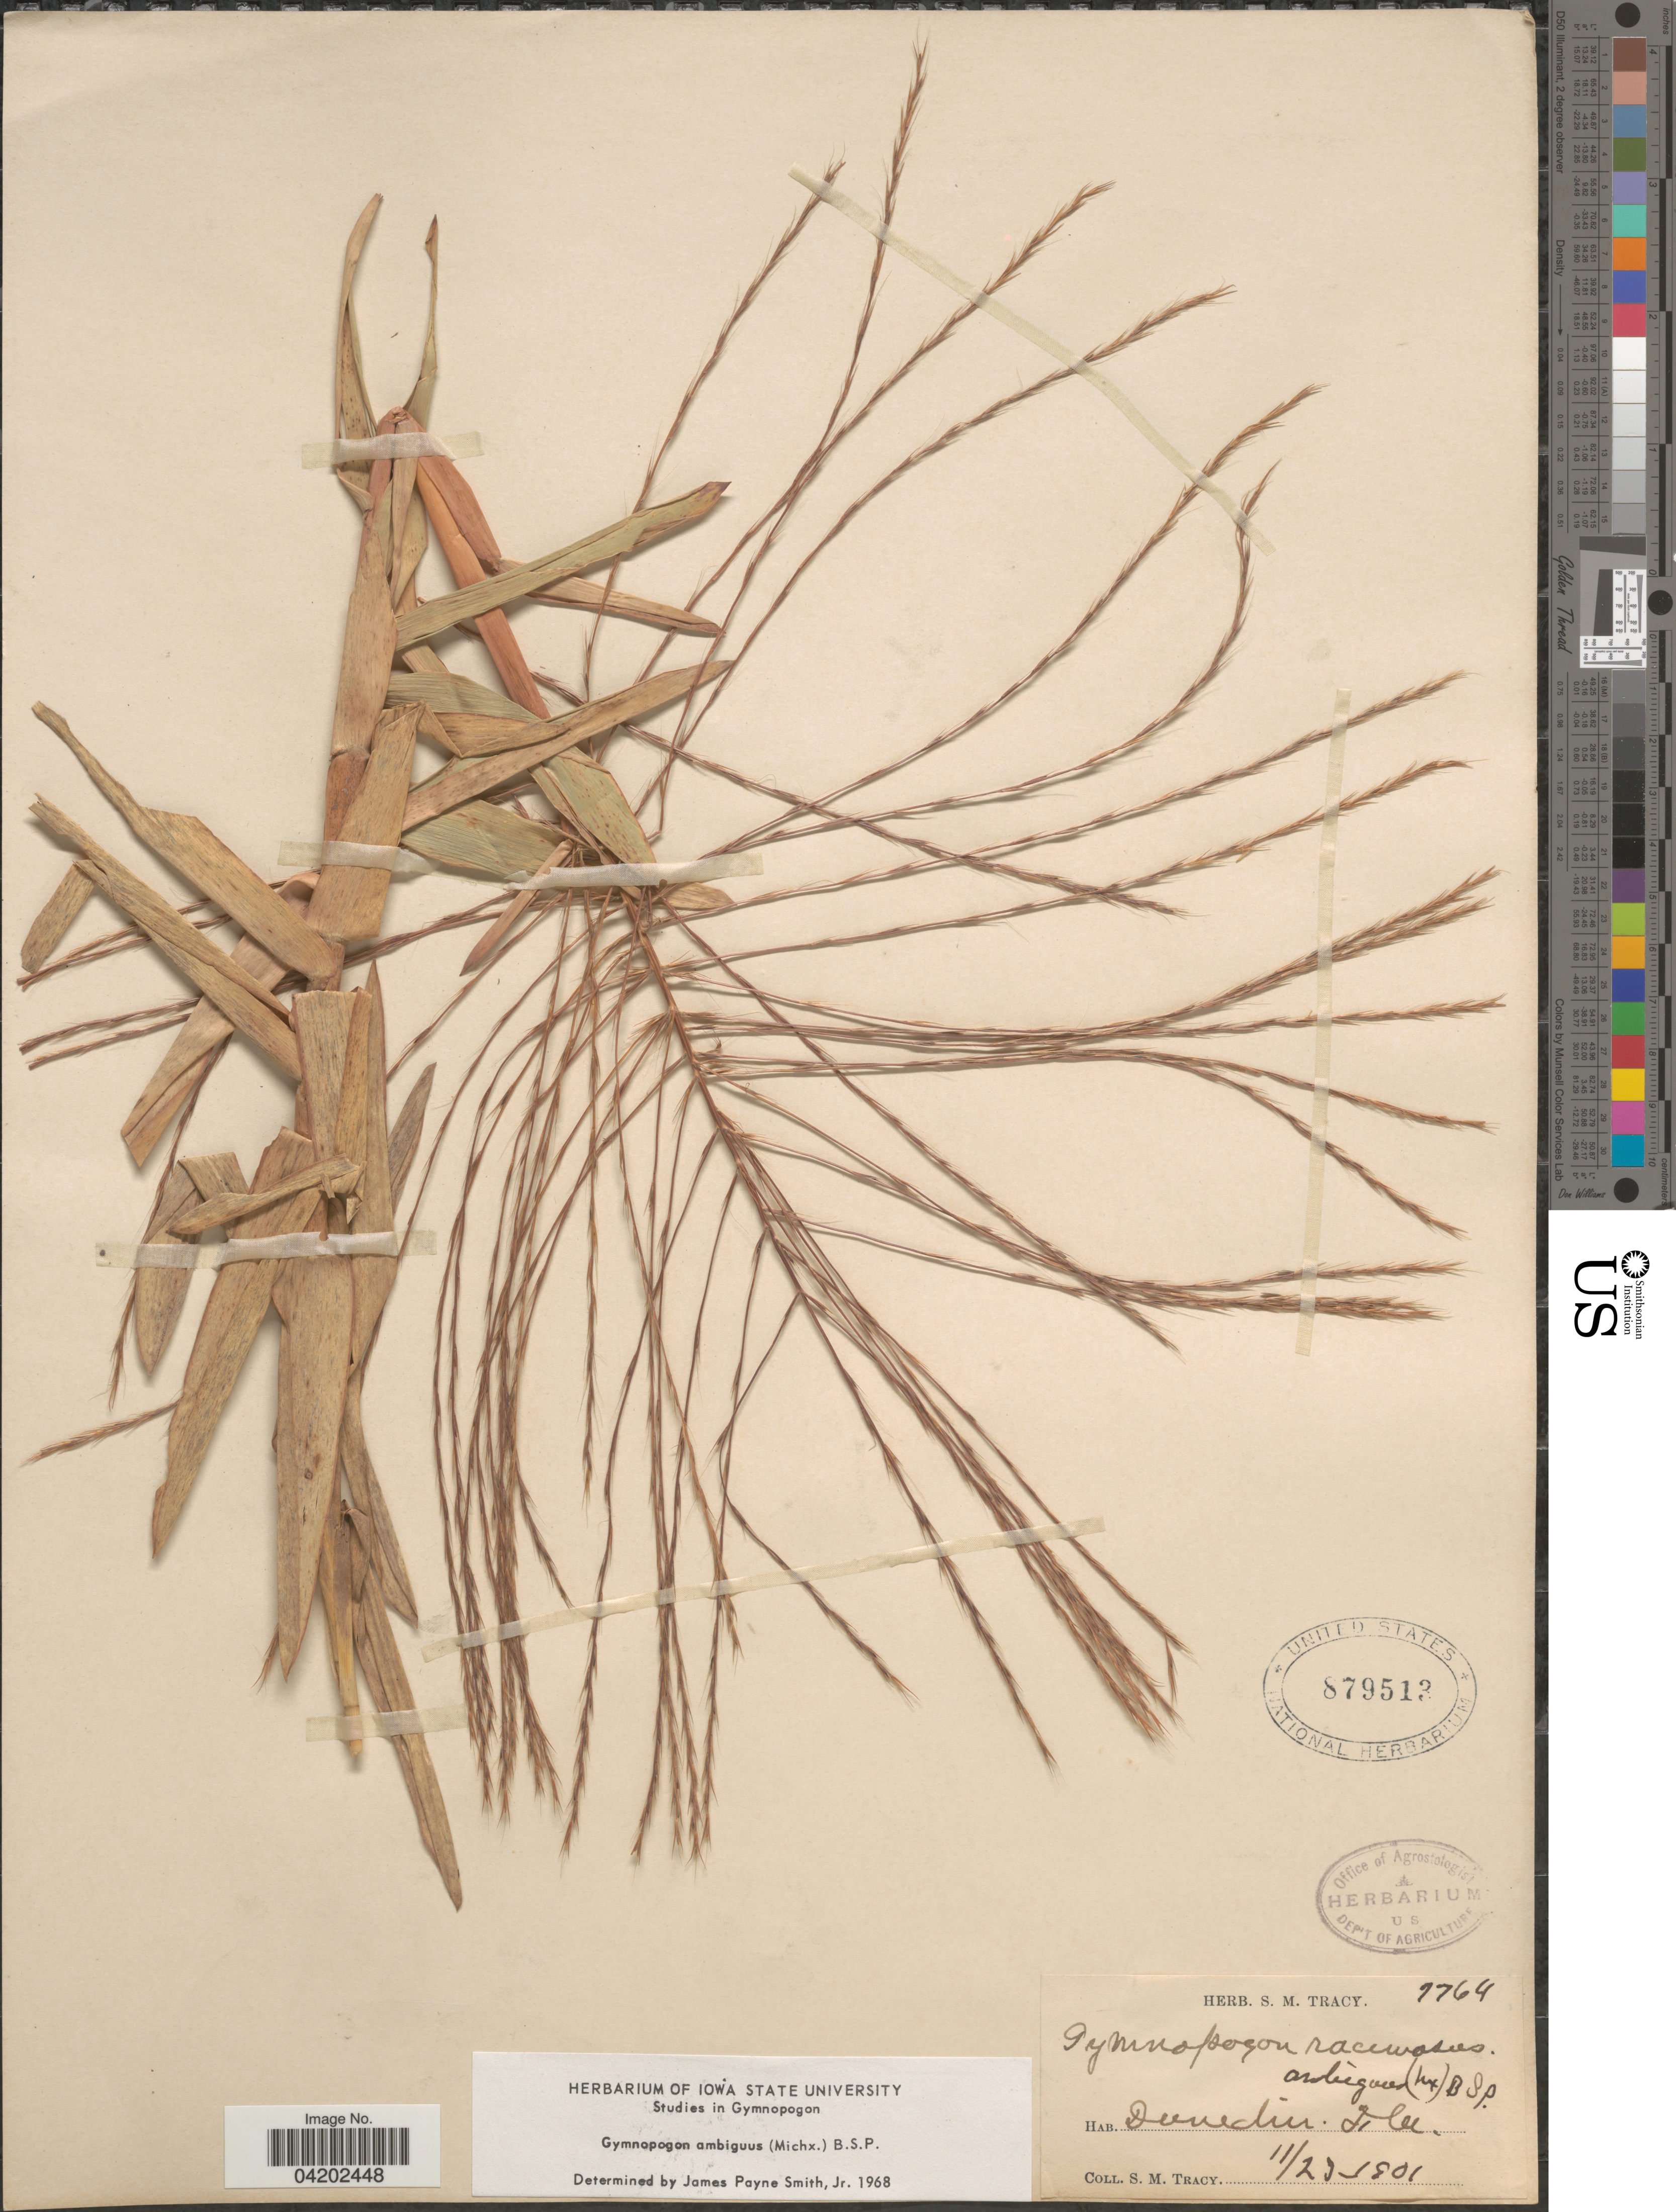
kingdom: Plantae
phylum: Tracheophyta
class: Liliopsida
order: Poales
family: Poaceae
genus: Gymnopogon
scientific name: Gymnopogon ambiguus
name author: (Michx.) Britton, Stearns & Poggenb.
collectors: S. M. Tracy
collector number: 7764*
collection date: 1901-11-23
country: United States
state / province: Florida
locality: Dunedin.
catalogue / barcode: US 879513